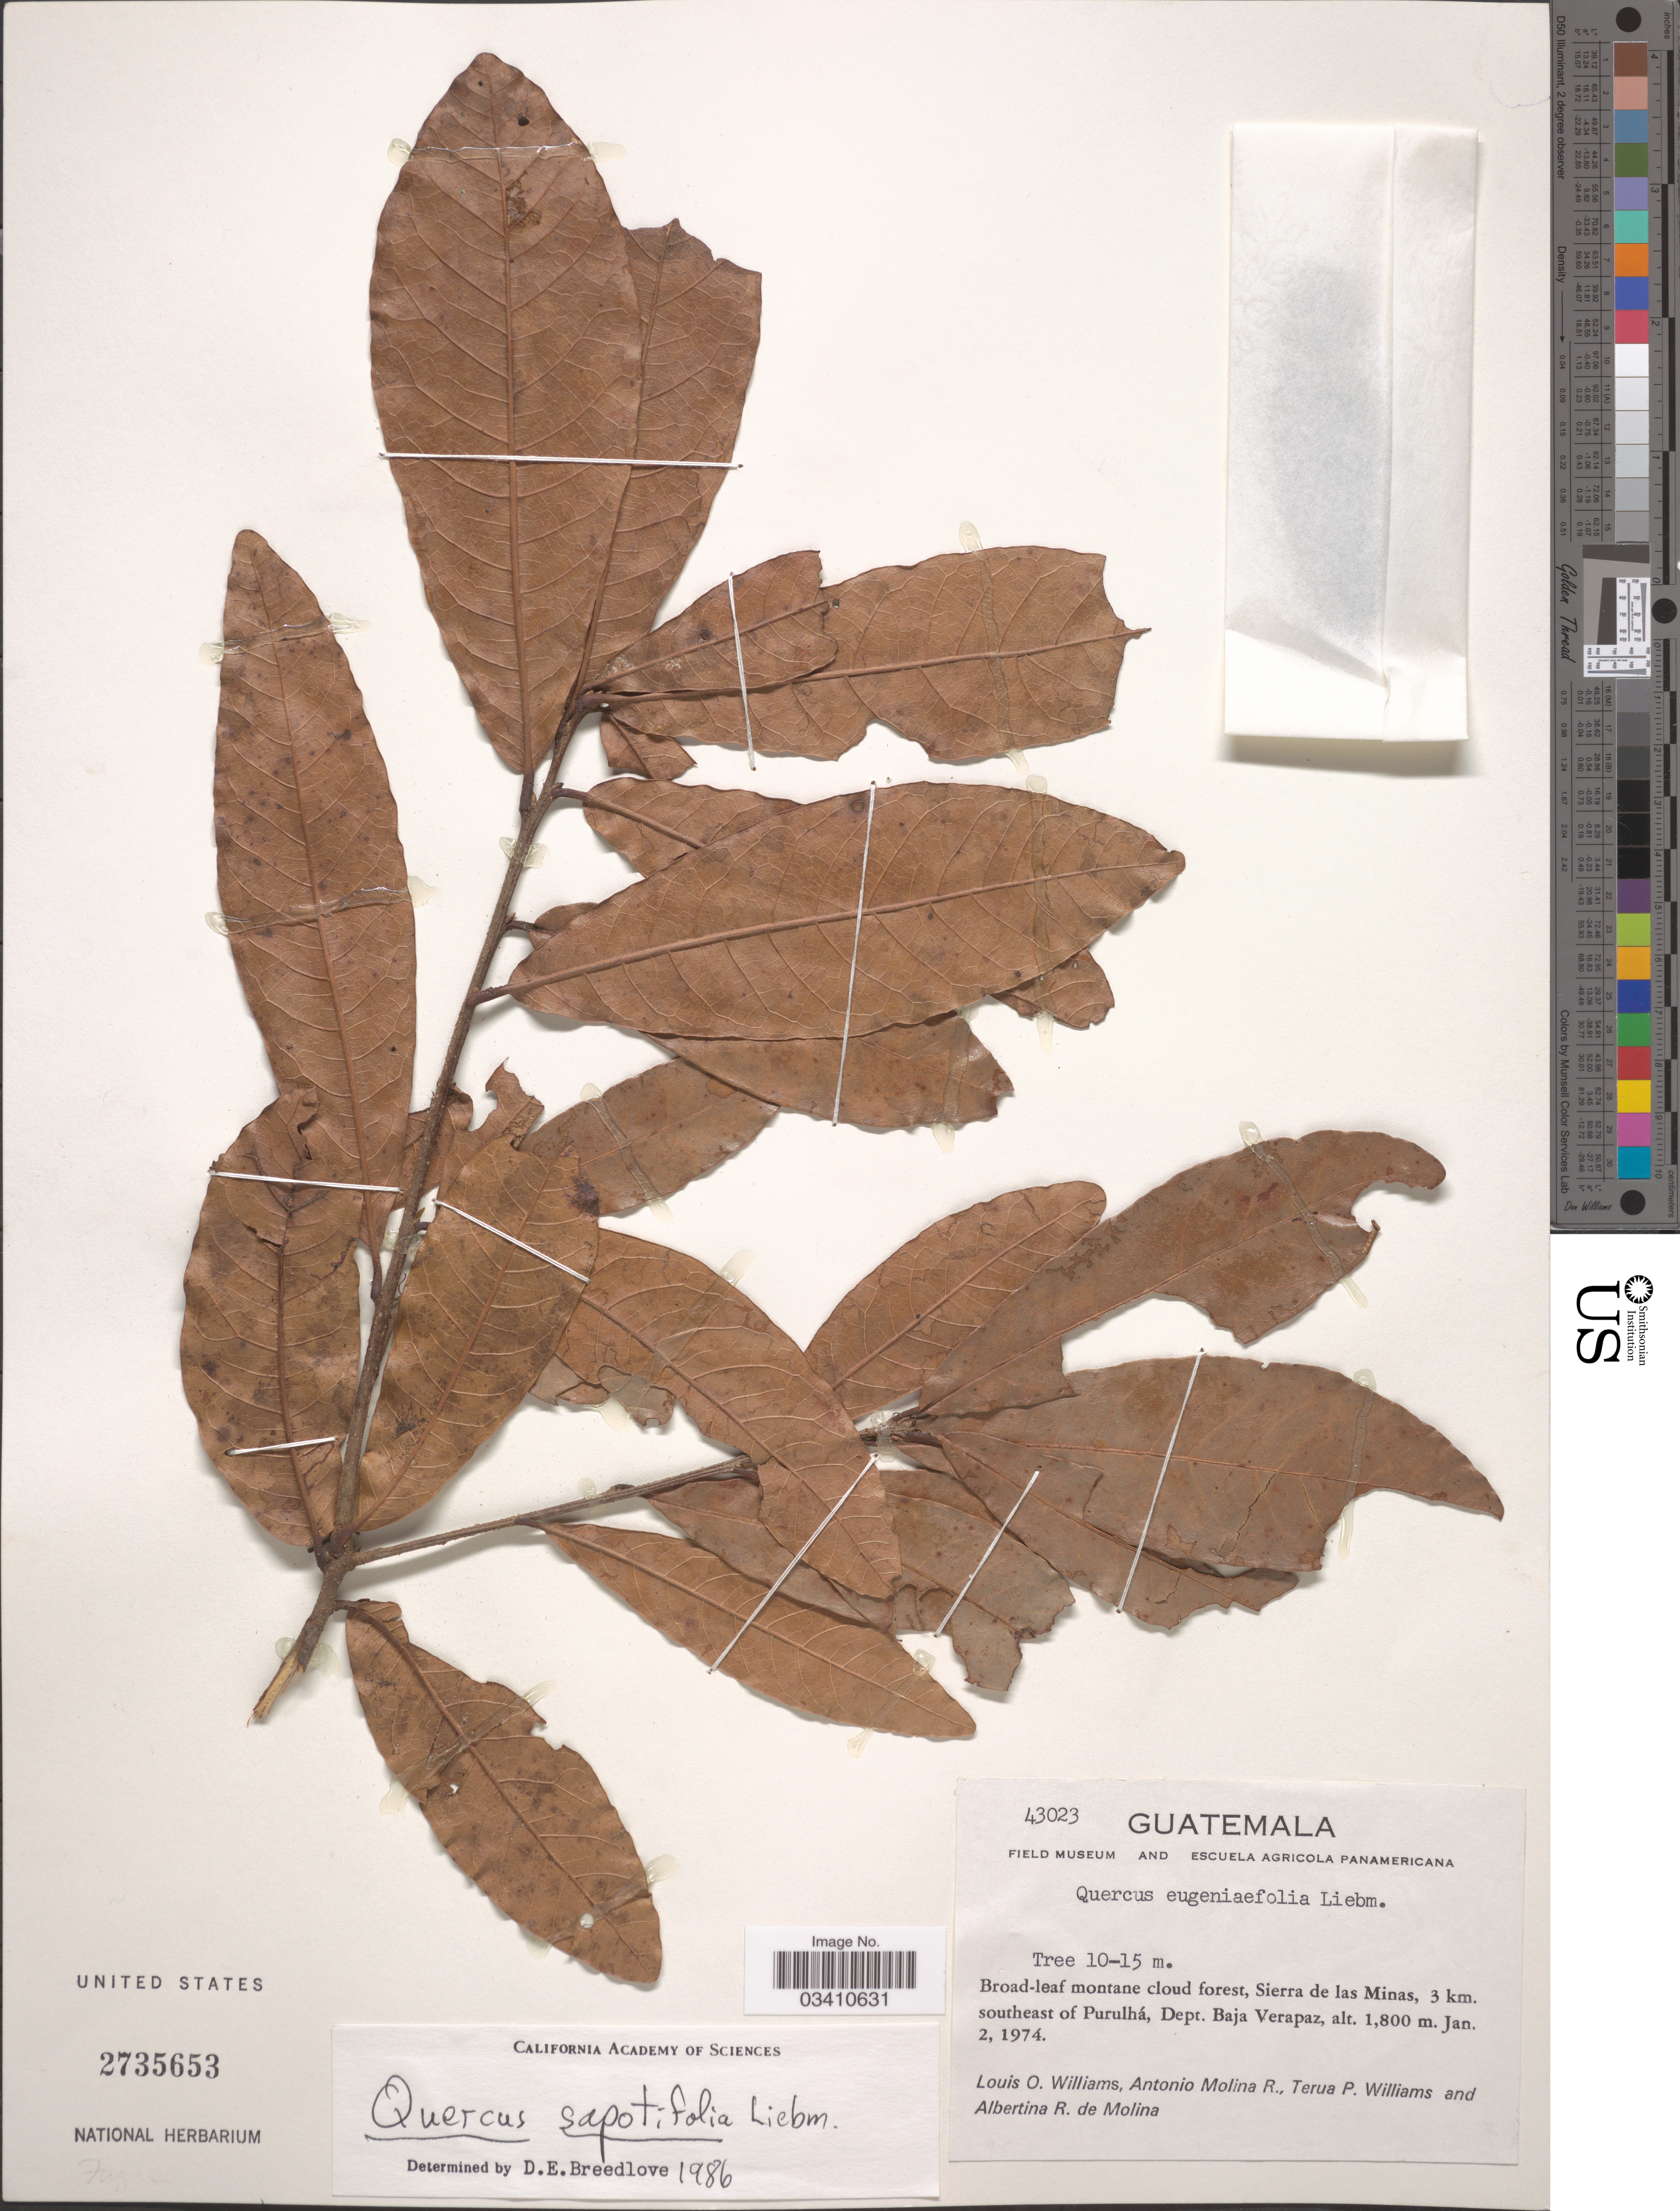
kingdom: Plantae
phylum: Tracheophyta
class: Magnoliopsida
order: Fagales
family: Fagaceae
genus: Quercus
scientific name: Quercus sapotaefolia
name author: Liebm.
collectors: L. O. Williams, A. Molina R., T. Williams & A. R. Molina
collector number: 43023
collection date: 1974-01-02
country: Guatemala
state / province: Baja Verapaz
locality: Sierra de las Minas, 3 km. southeast of Purulhá, Dept. Baja Verapaz.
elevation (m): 1800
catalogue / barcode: US 2735653